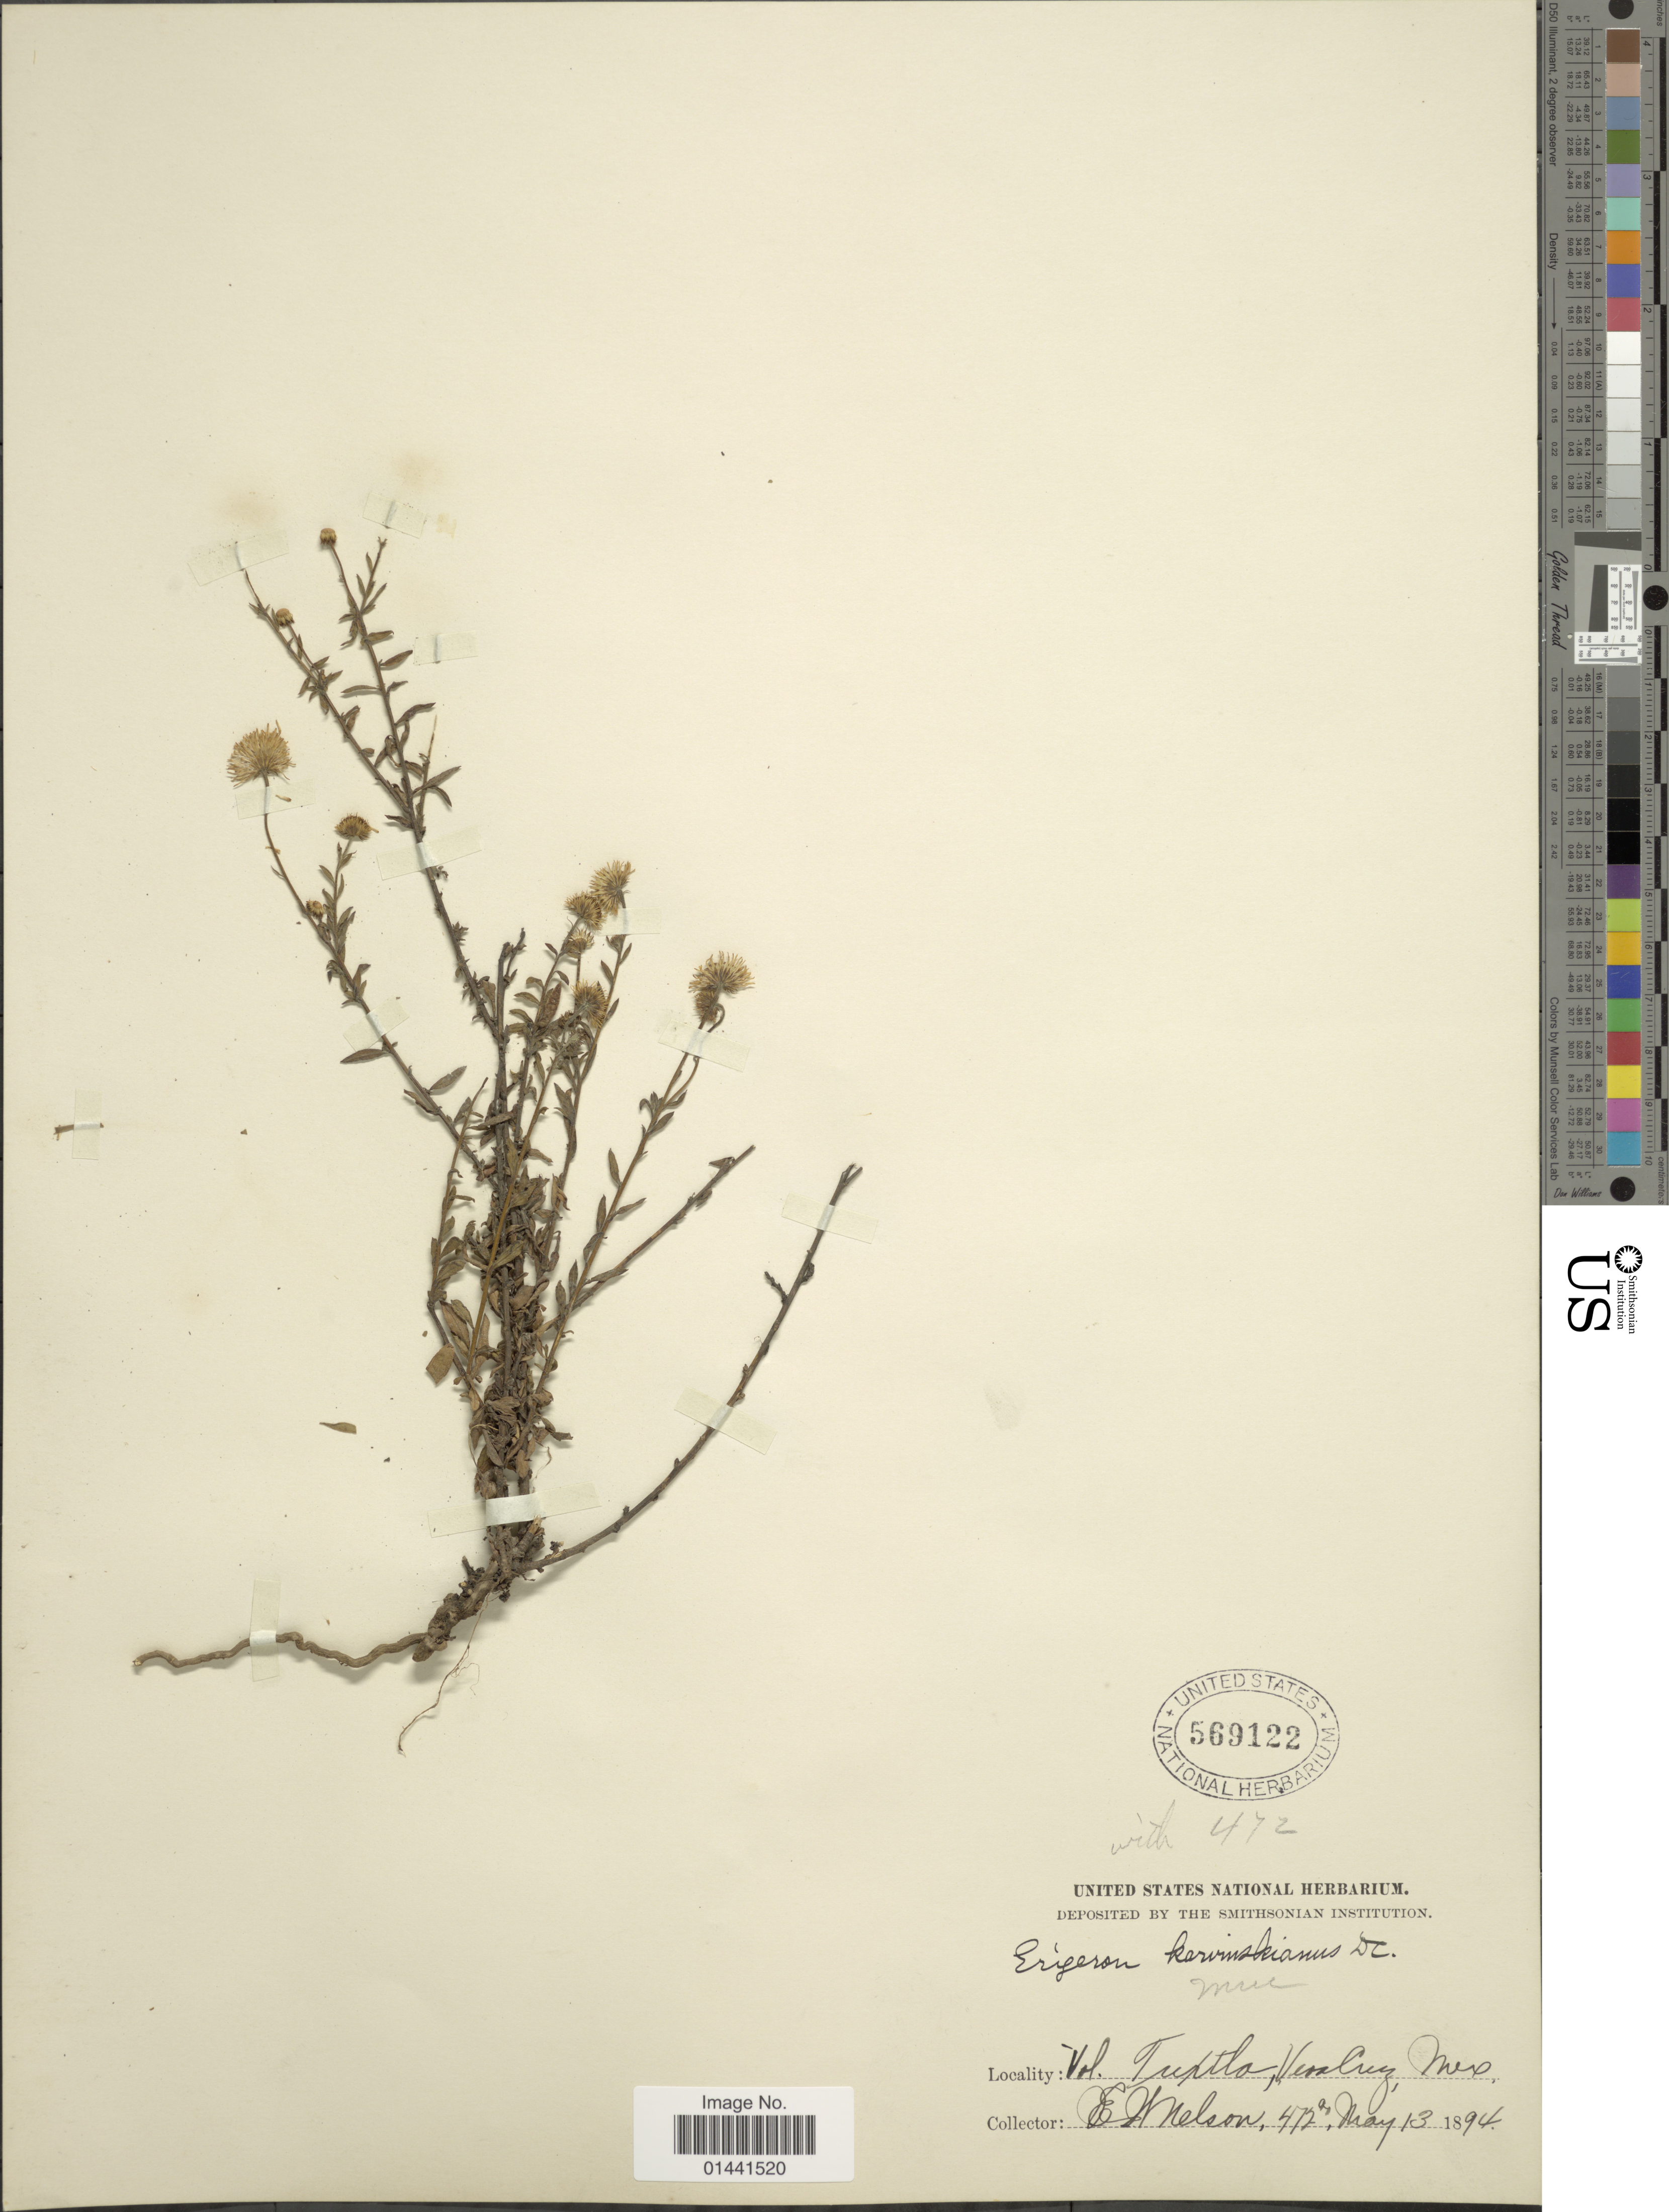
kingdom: Plantae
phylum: Tracheophyta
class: Magnoliopsida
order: Asterales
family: Asteraceae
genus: Erigeron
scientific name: Erigeron karvinskianus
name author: DC.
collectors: E. W. Nelson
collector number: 472a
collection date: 1894-05-13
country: Mexico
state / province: Veracruz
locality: Vol. Tuxtla, Veracruz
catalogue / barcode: US 569122